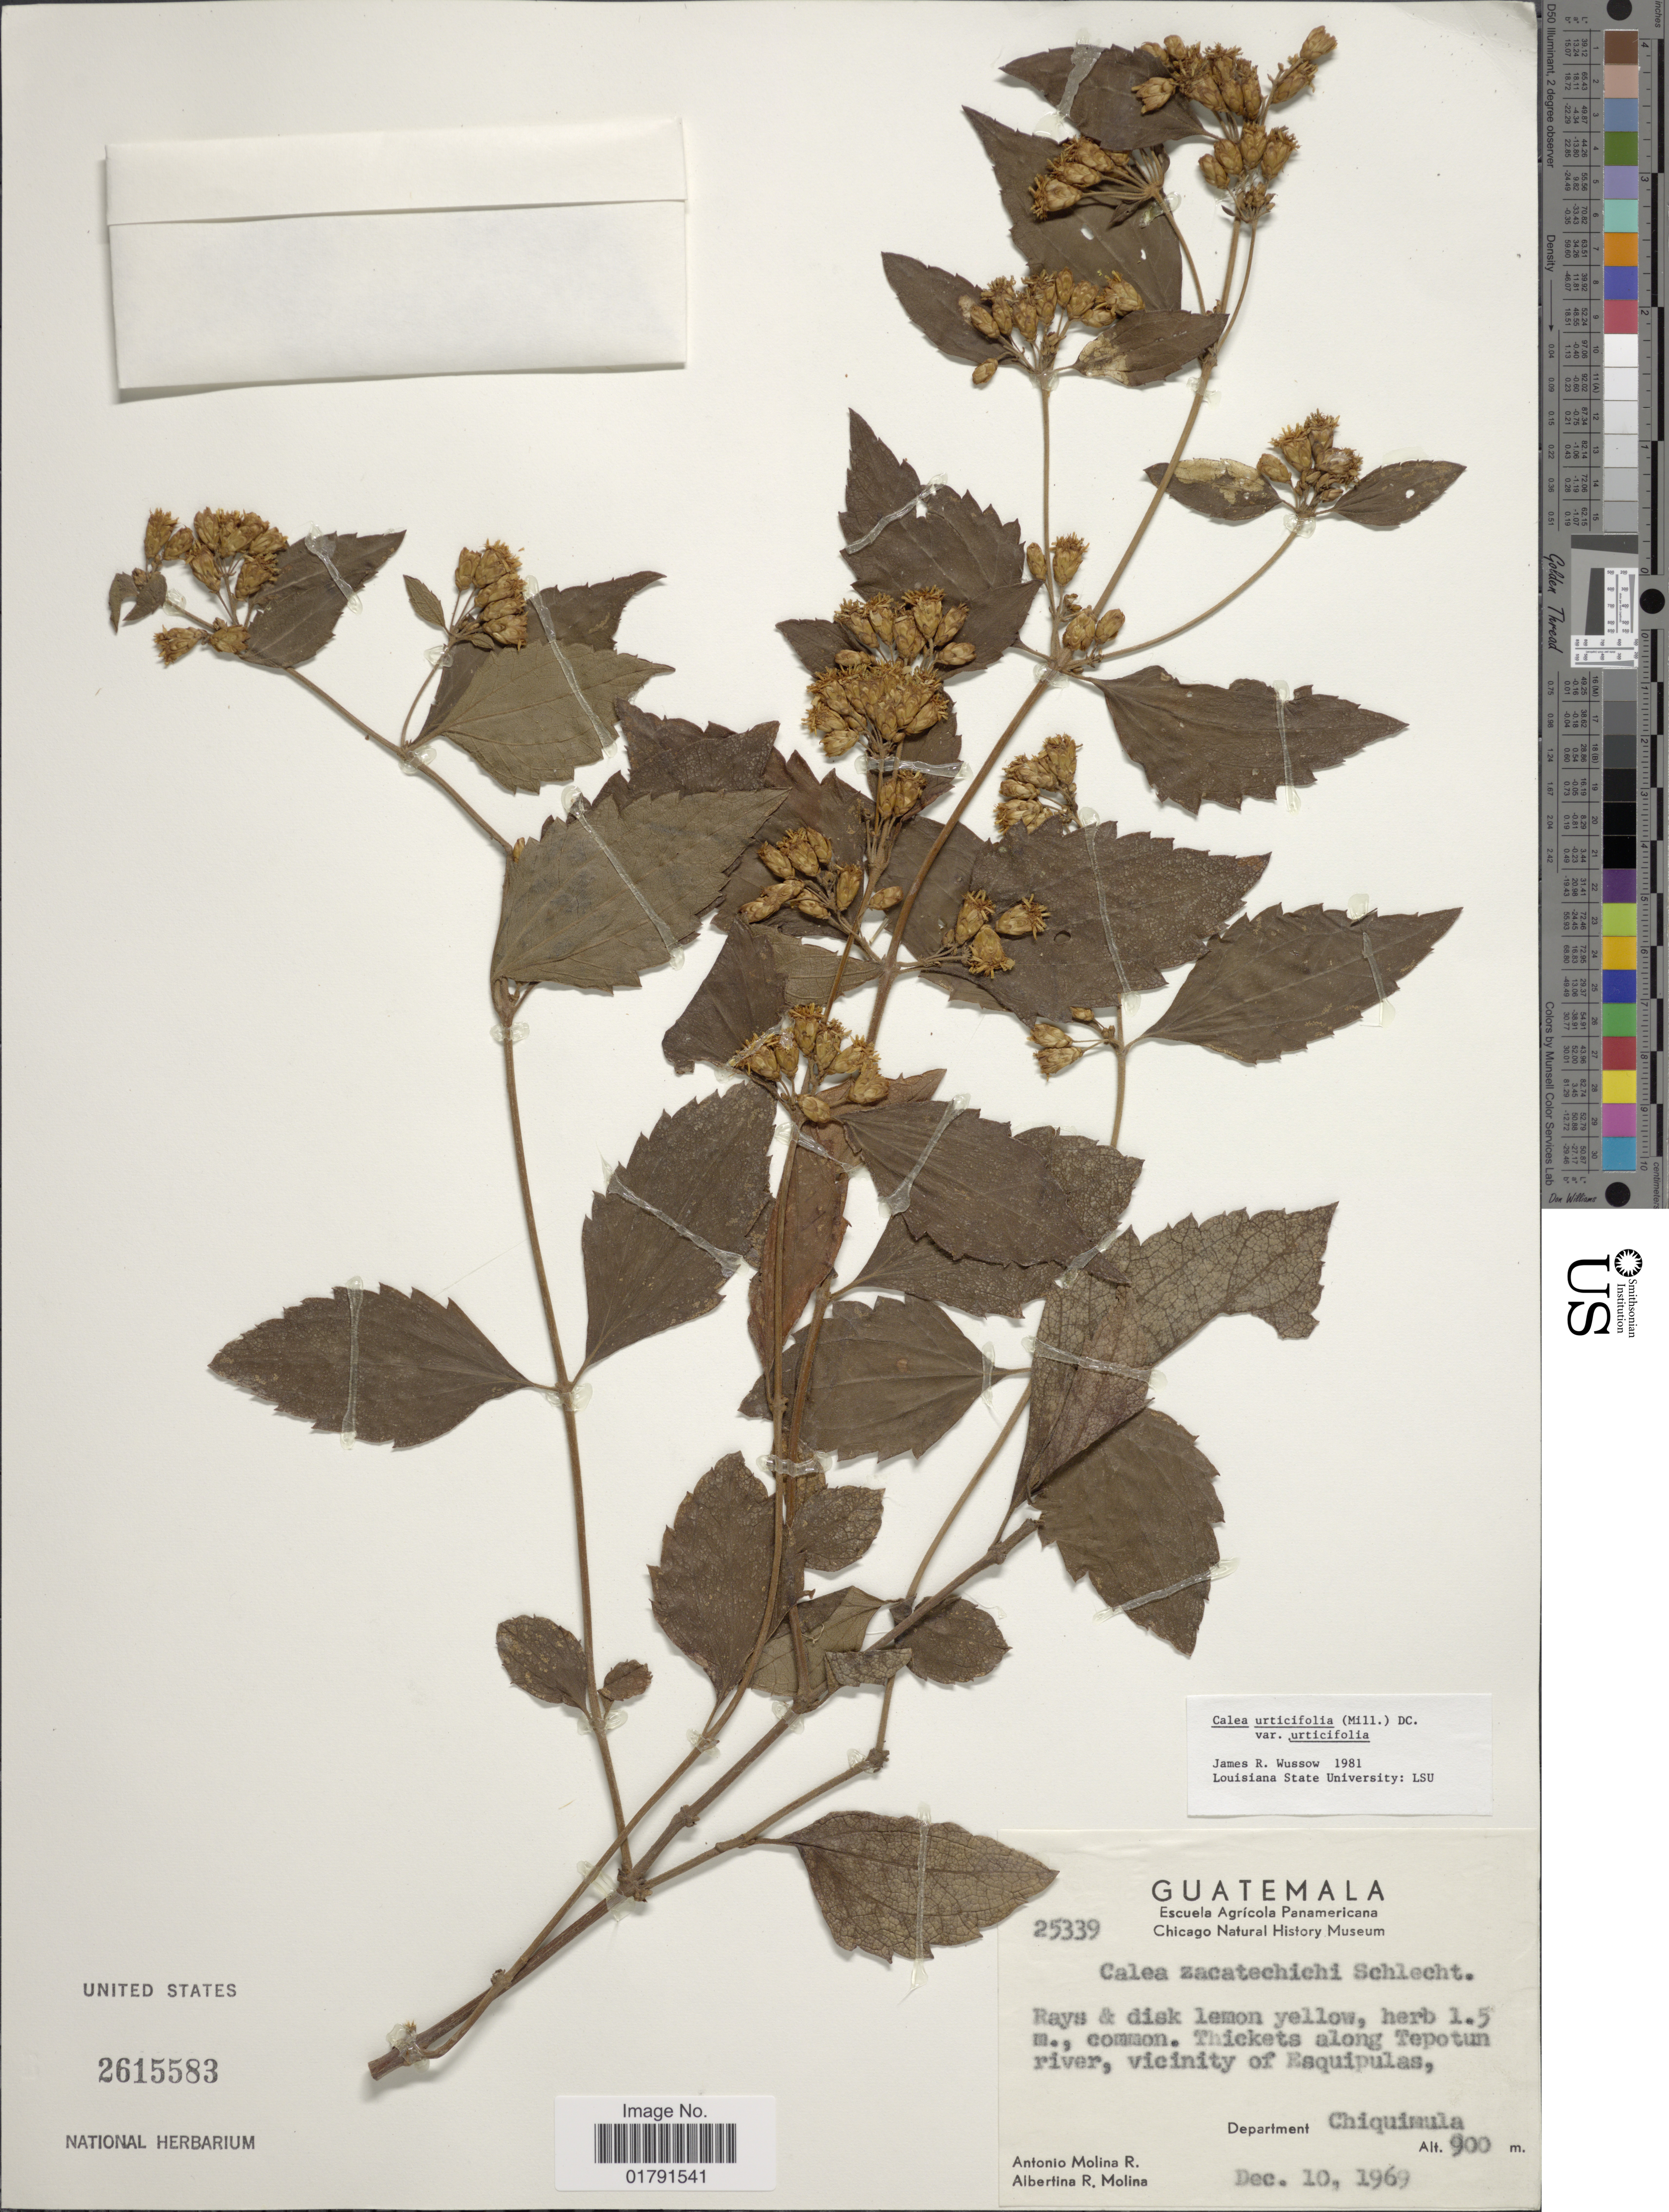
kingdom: Plantae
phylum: Tracheophyta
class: Magnoliopsida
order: Asterales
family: Asteraceae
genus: Calea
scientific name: Calea urticifolia var. urticifolia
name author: (Mill.) DC.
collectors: A. Molina R. & A. R. Molina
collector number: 25339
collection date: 1969-12-10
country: Guatemala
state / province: Chiquimula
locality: Along Tepotun river, vicinity of Esquipulas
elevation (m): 900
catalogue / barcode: US 2615583